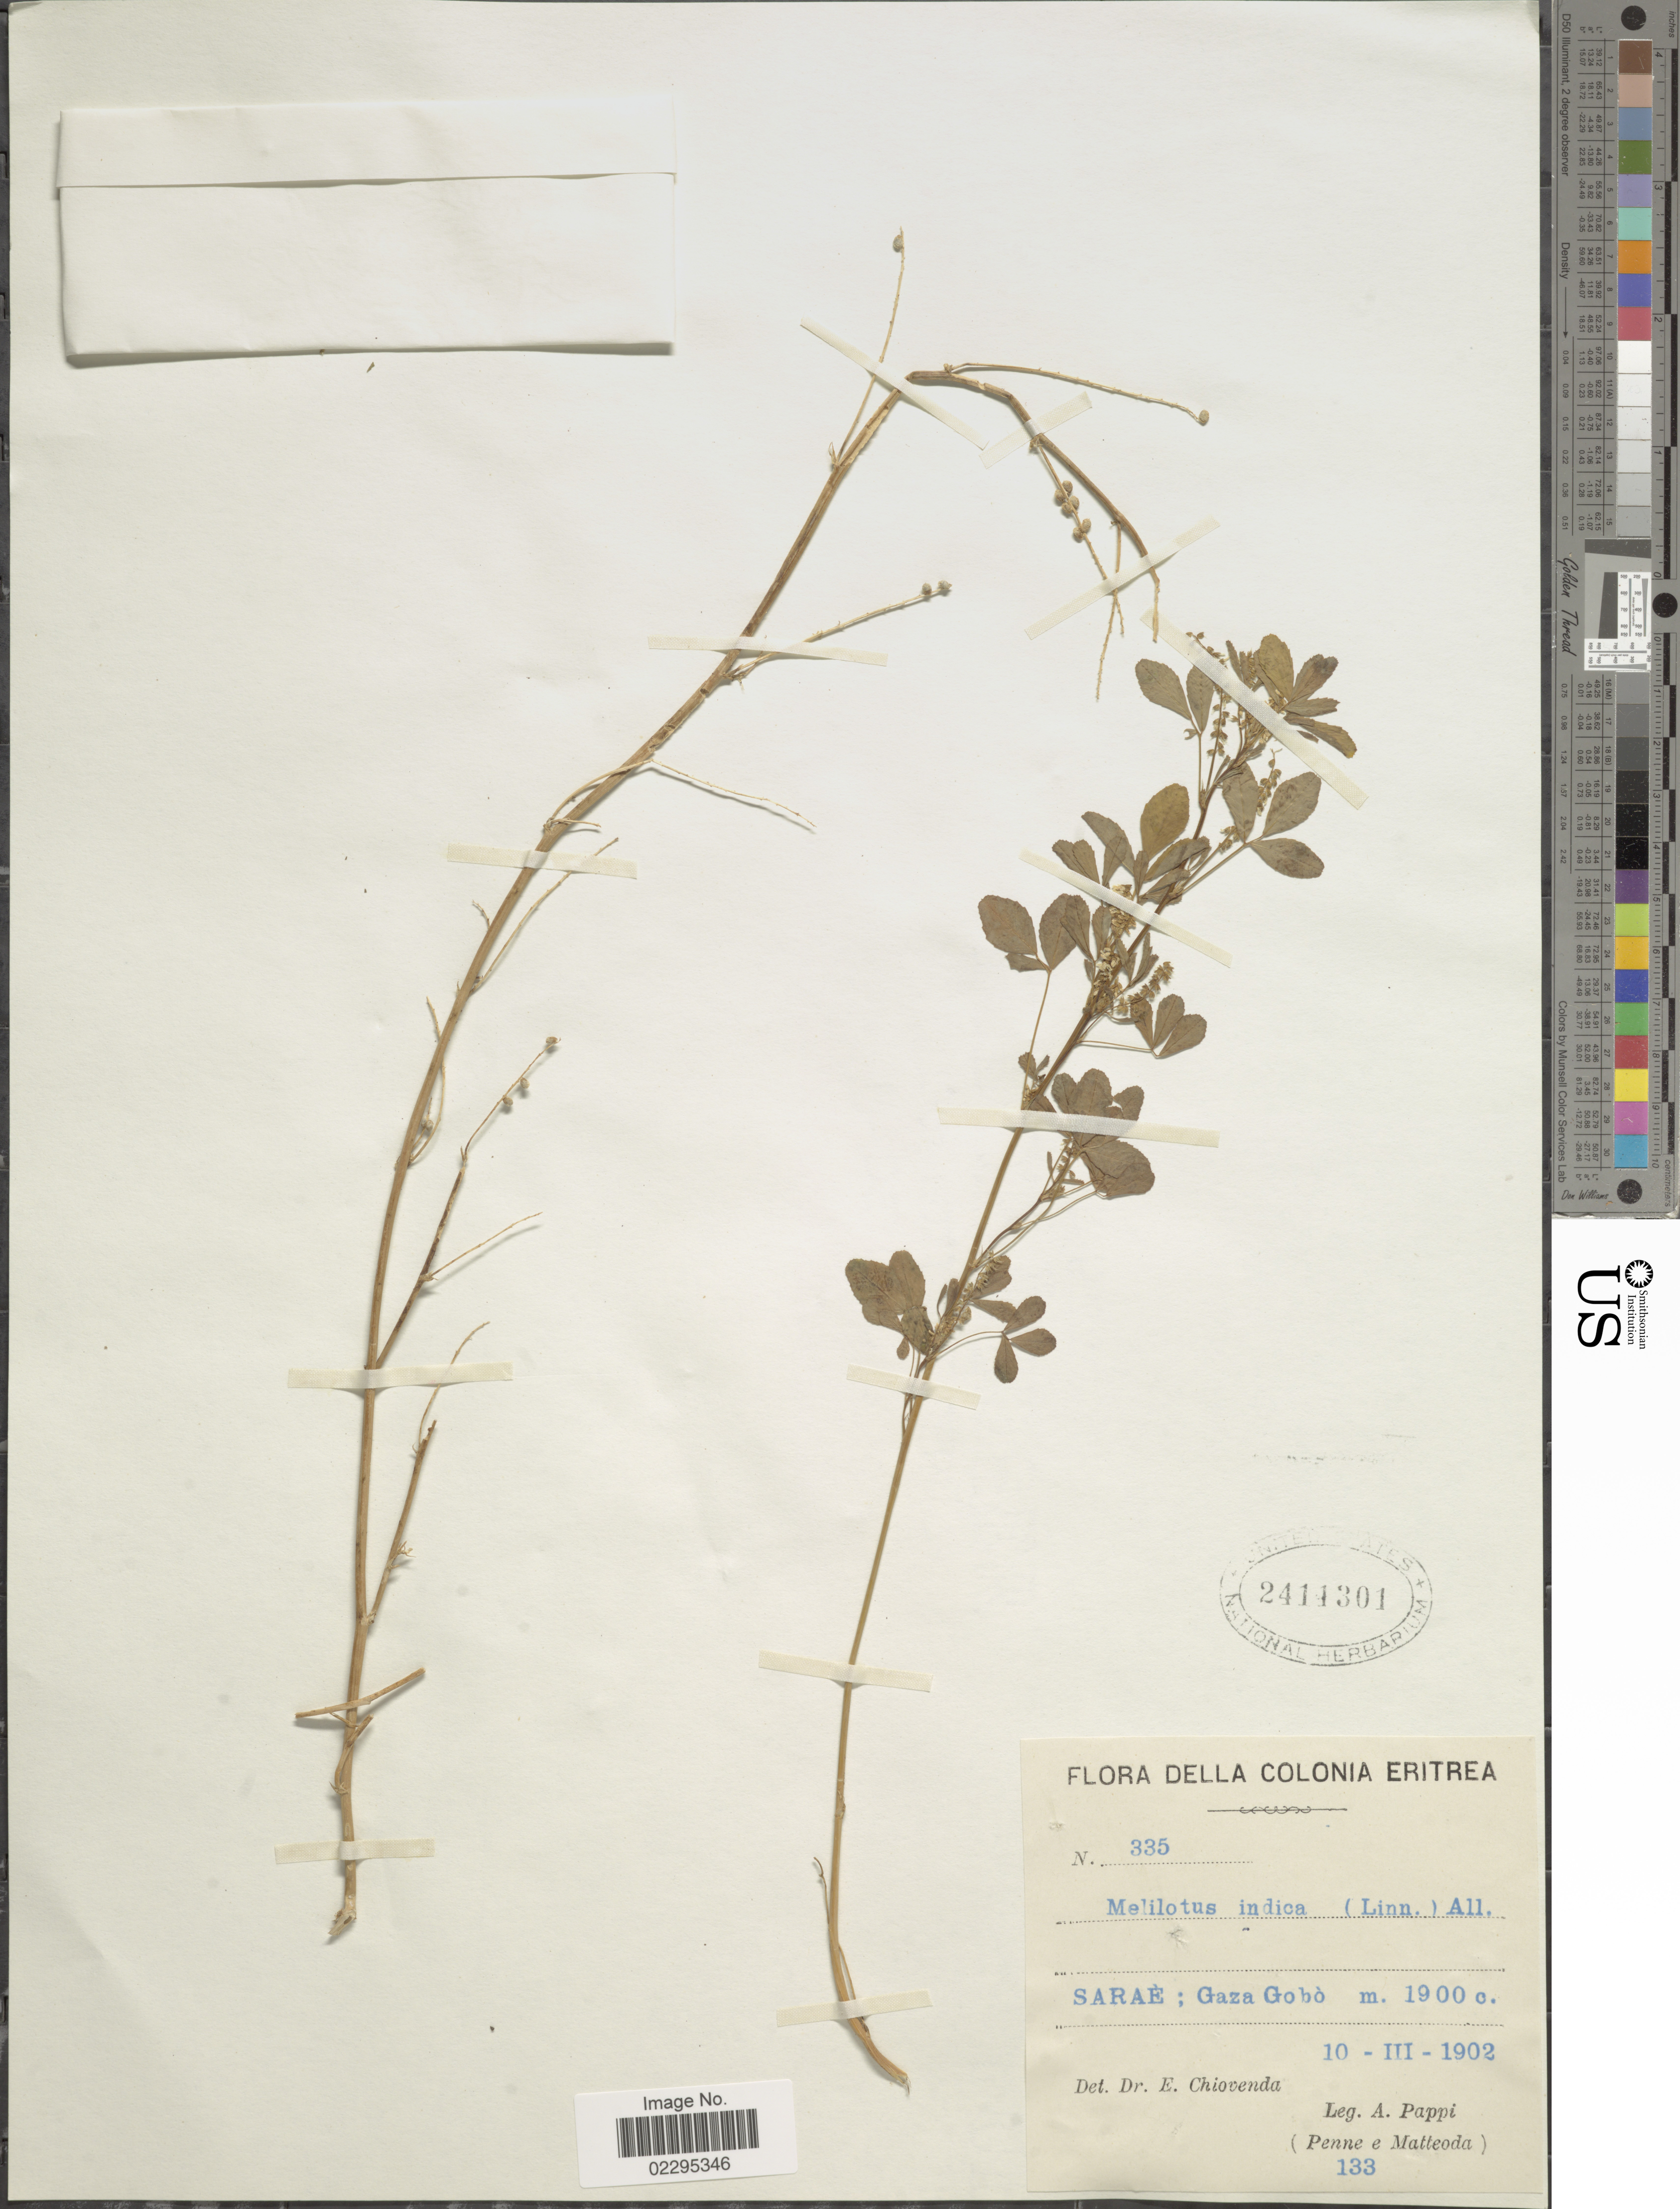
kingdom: Plantae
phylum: Tracheophyta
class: Magnoliopsida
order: Fabales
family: Fabaceae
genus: Melilotus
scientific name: Melilotus indicus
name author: (L.) All.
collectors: A. Pappi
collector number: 335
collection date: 1902-03-10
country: Eritrea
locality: Eritea, Sarae: Gaza Gobo.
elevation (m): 1900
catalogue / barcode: US 2411301